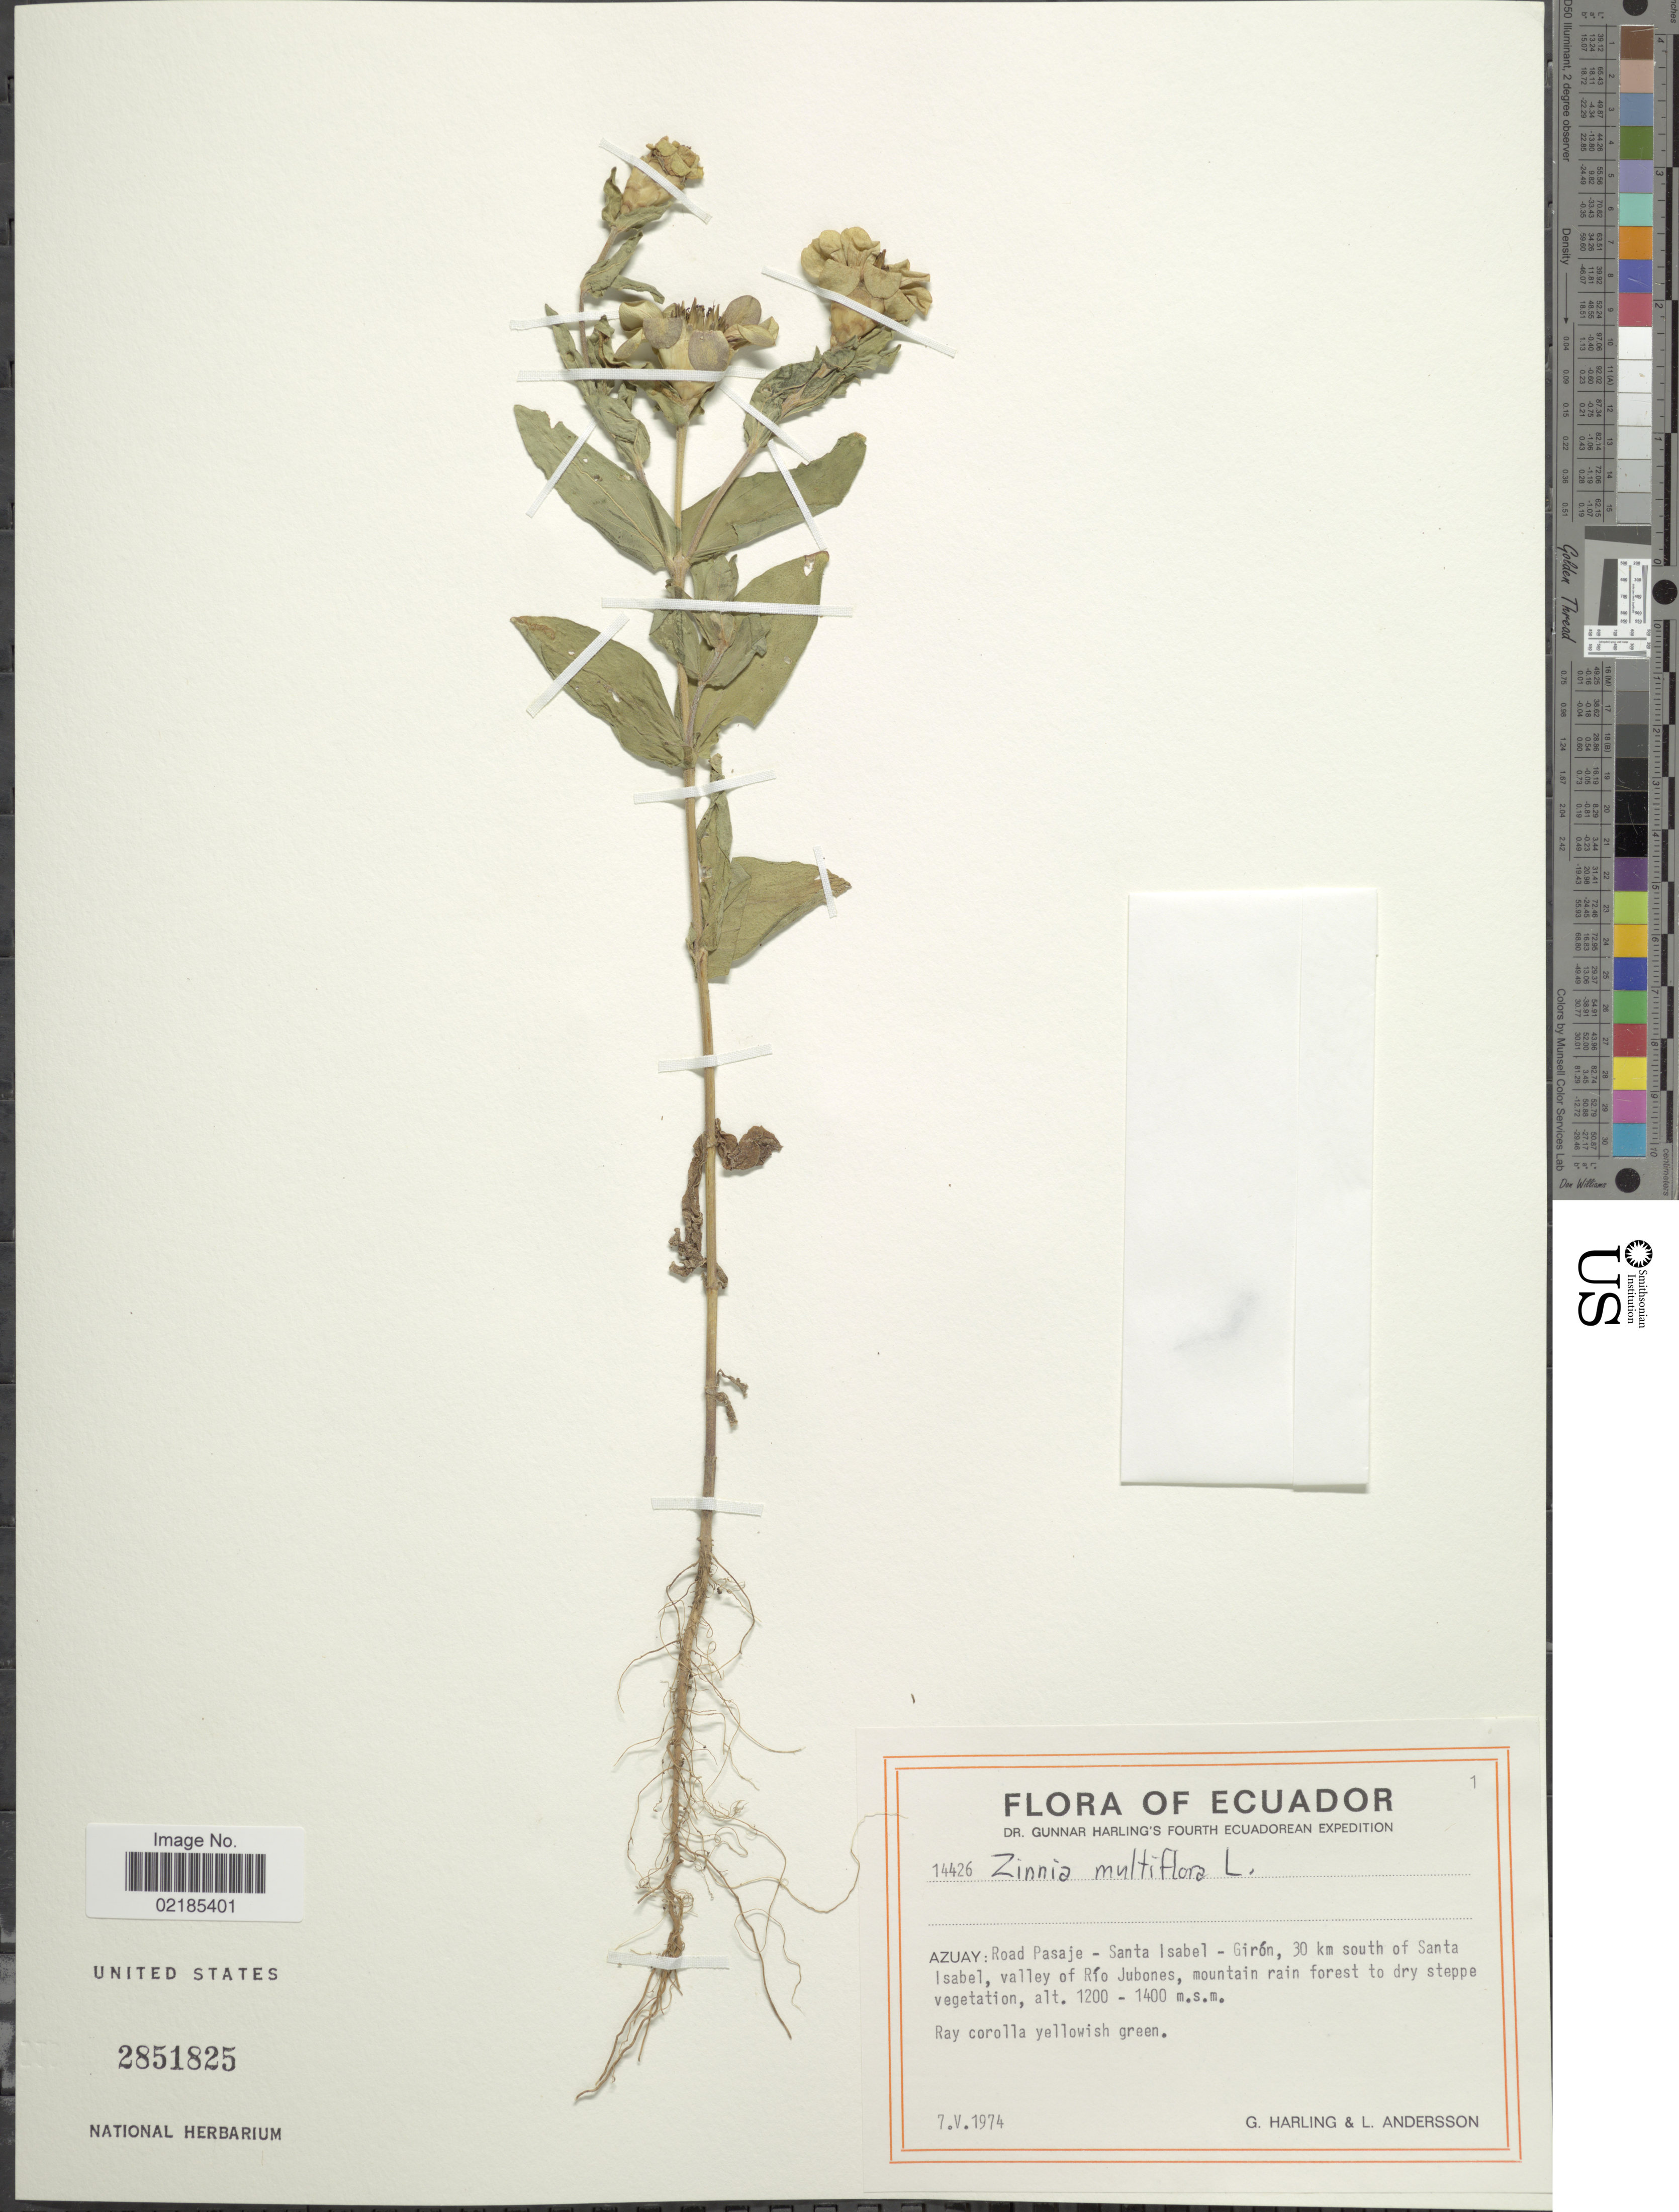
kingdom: Plantae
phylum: Tracheophyta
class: Magnoliopsida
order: Asterales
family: Asteraceae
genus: Zinnia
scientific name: Zinnia multiflora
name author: L.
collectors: G. Harling & L. Andersson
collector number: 14426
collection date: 1974-05-07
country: Ecuador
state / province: Azuay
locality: Road Pasaje-Santa Isabel-Giron, 30 km south of Isabel, valley of Rio Jubones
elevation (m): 1200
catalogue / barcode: US 2851825